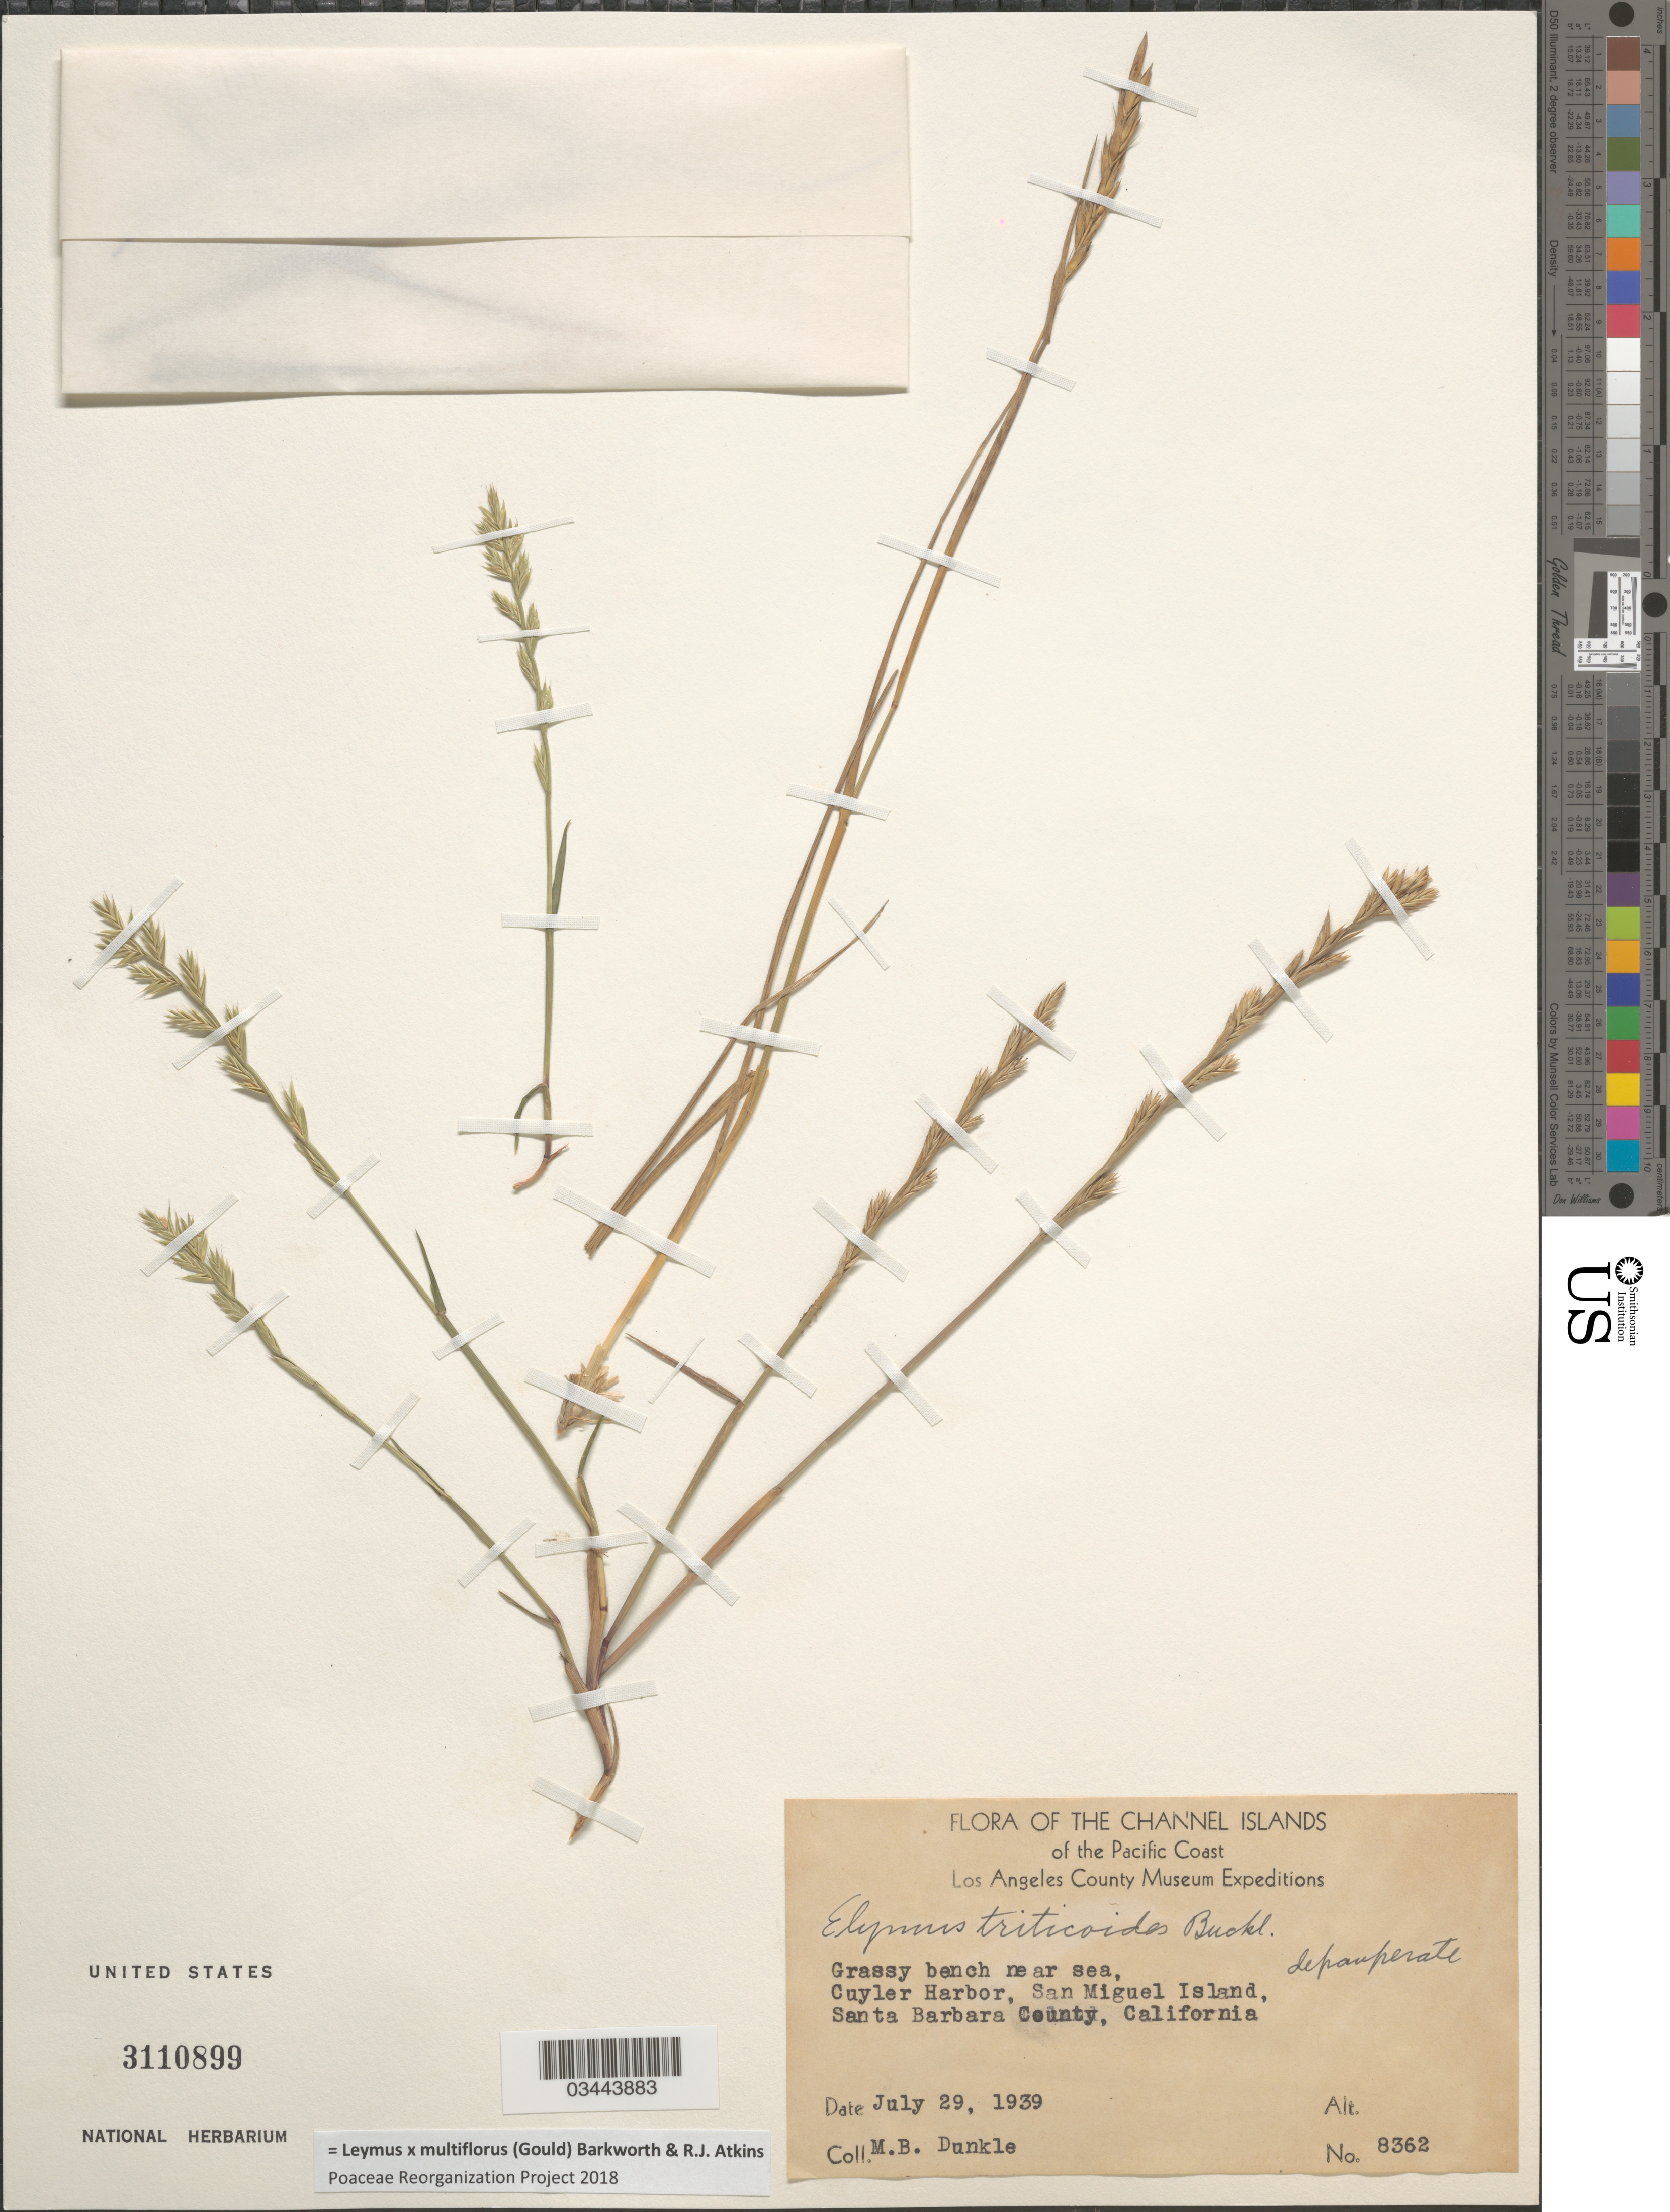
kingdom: Plantae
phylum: Tracheophyta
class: Liliopsida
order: Poales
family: Poaceae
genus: Leymus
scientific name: Leymus x multiflorus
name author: (Gould) Barkworth & R.J. Atkins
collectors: M. Dunkle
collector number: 8362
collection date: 1939-07-29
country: United States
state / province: California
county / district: Santa Barbara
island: San Miguel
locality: The Channel Islands of the Pacific Coast. Los Angeles County Museum Expeditions. Grassy bench near sea, Cuyler Harbor, San Miguel Island, Santa Barbara County.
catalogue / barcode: US 3110899